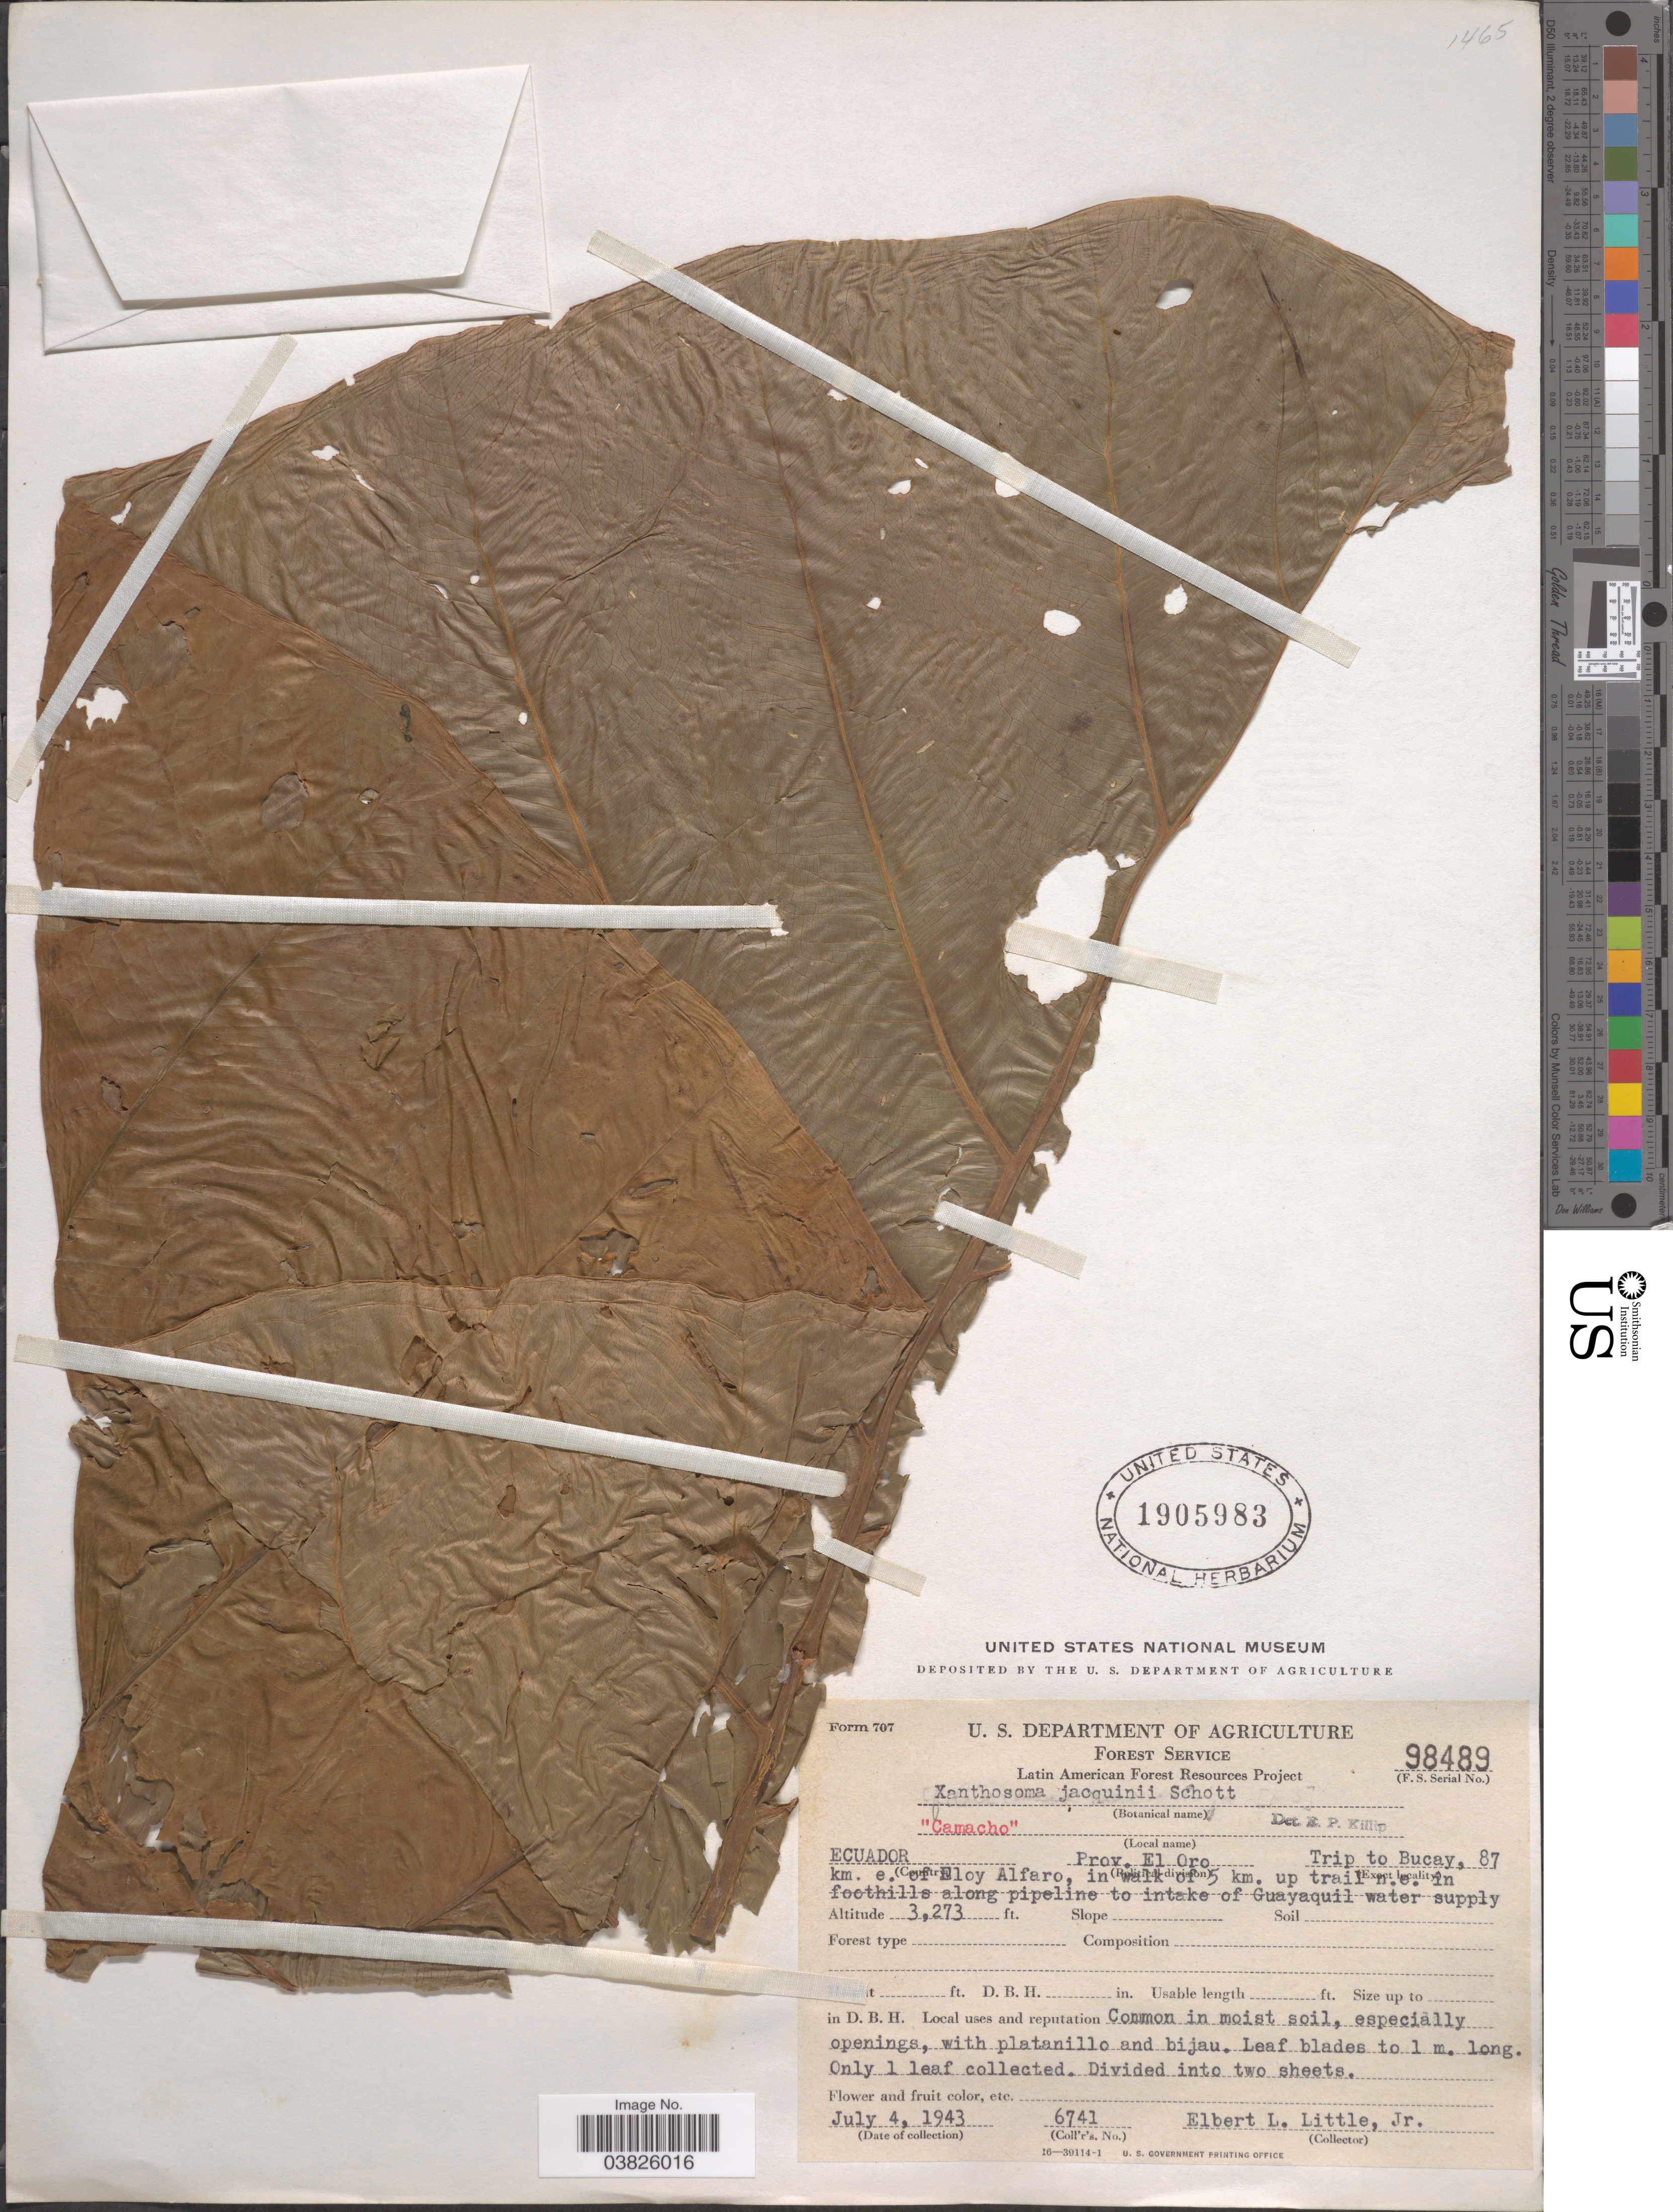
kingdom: Plantae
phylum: Tracheophyta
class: Liliopsida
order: Alismatales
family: Araceae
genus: Xanthosoma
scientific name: Xanthosoma jacquinii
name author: Schott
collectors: E. L. Little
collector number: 6741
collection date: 1943-07-04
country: Ecuador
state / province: El Oro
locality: Trip to Bucay, 87 km. e. of Eloy Alfaro, in walk of 5 km. up trail n.e. in foothills along pipeline ti intake of Guayaquil water supply.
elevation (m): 998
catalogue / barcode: US 1905983